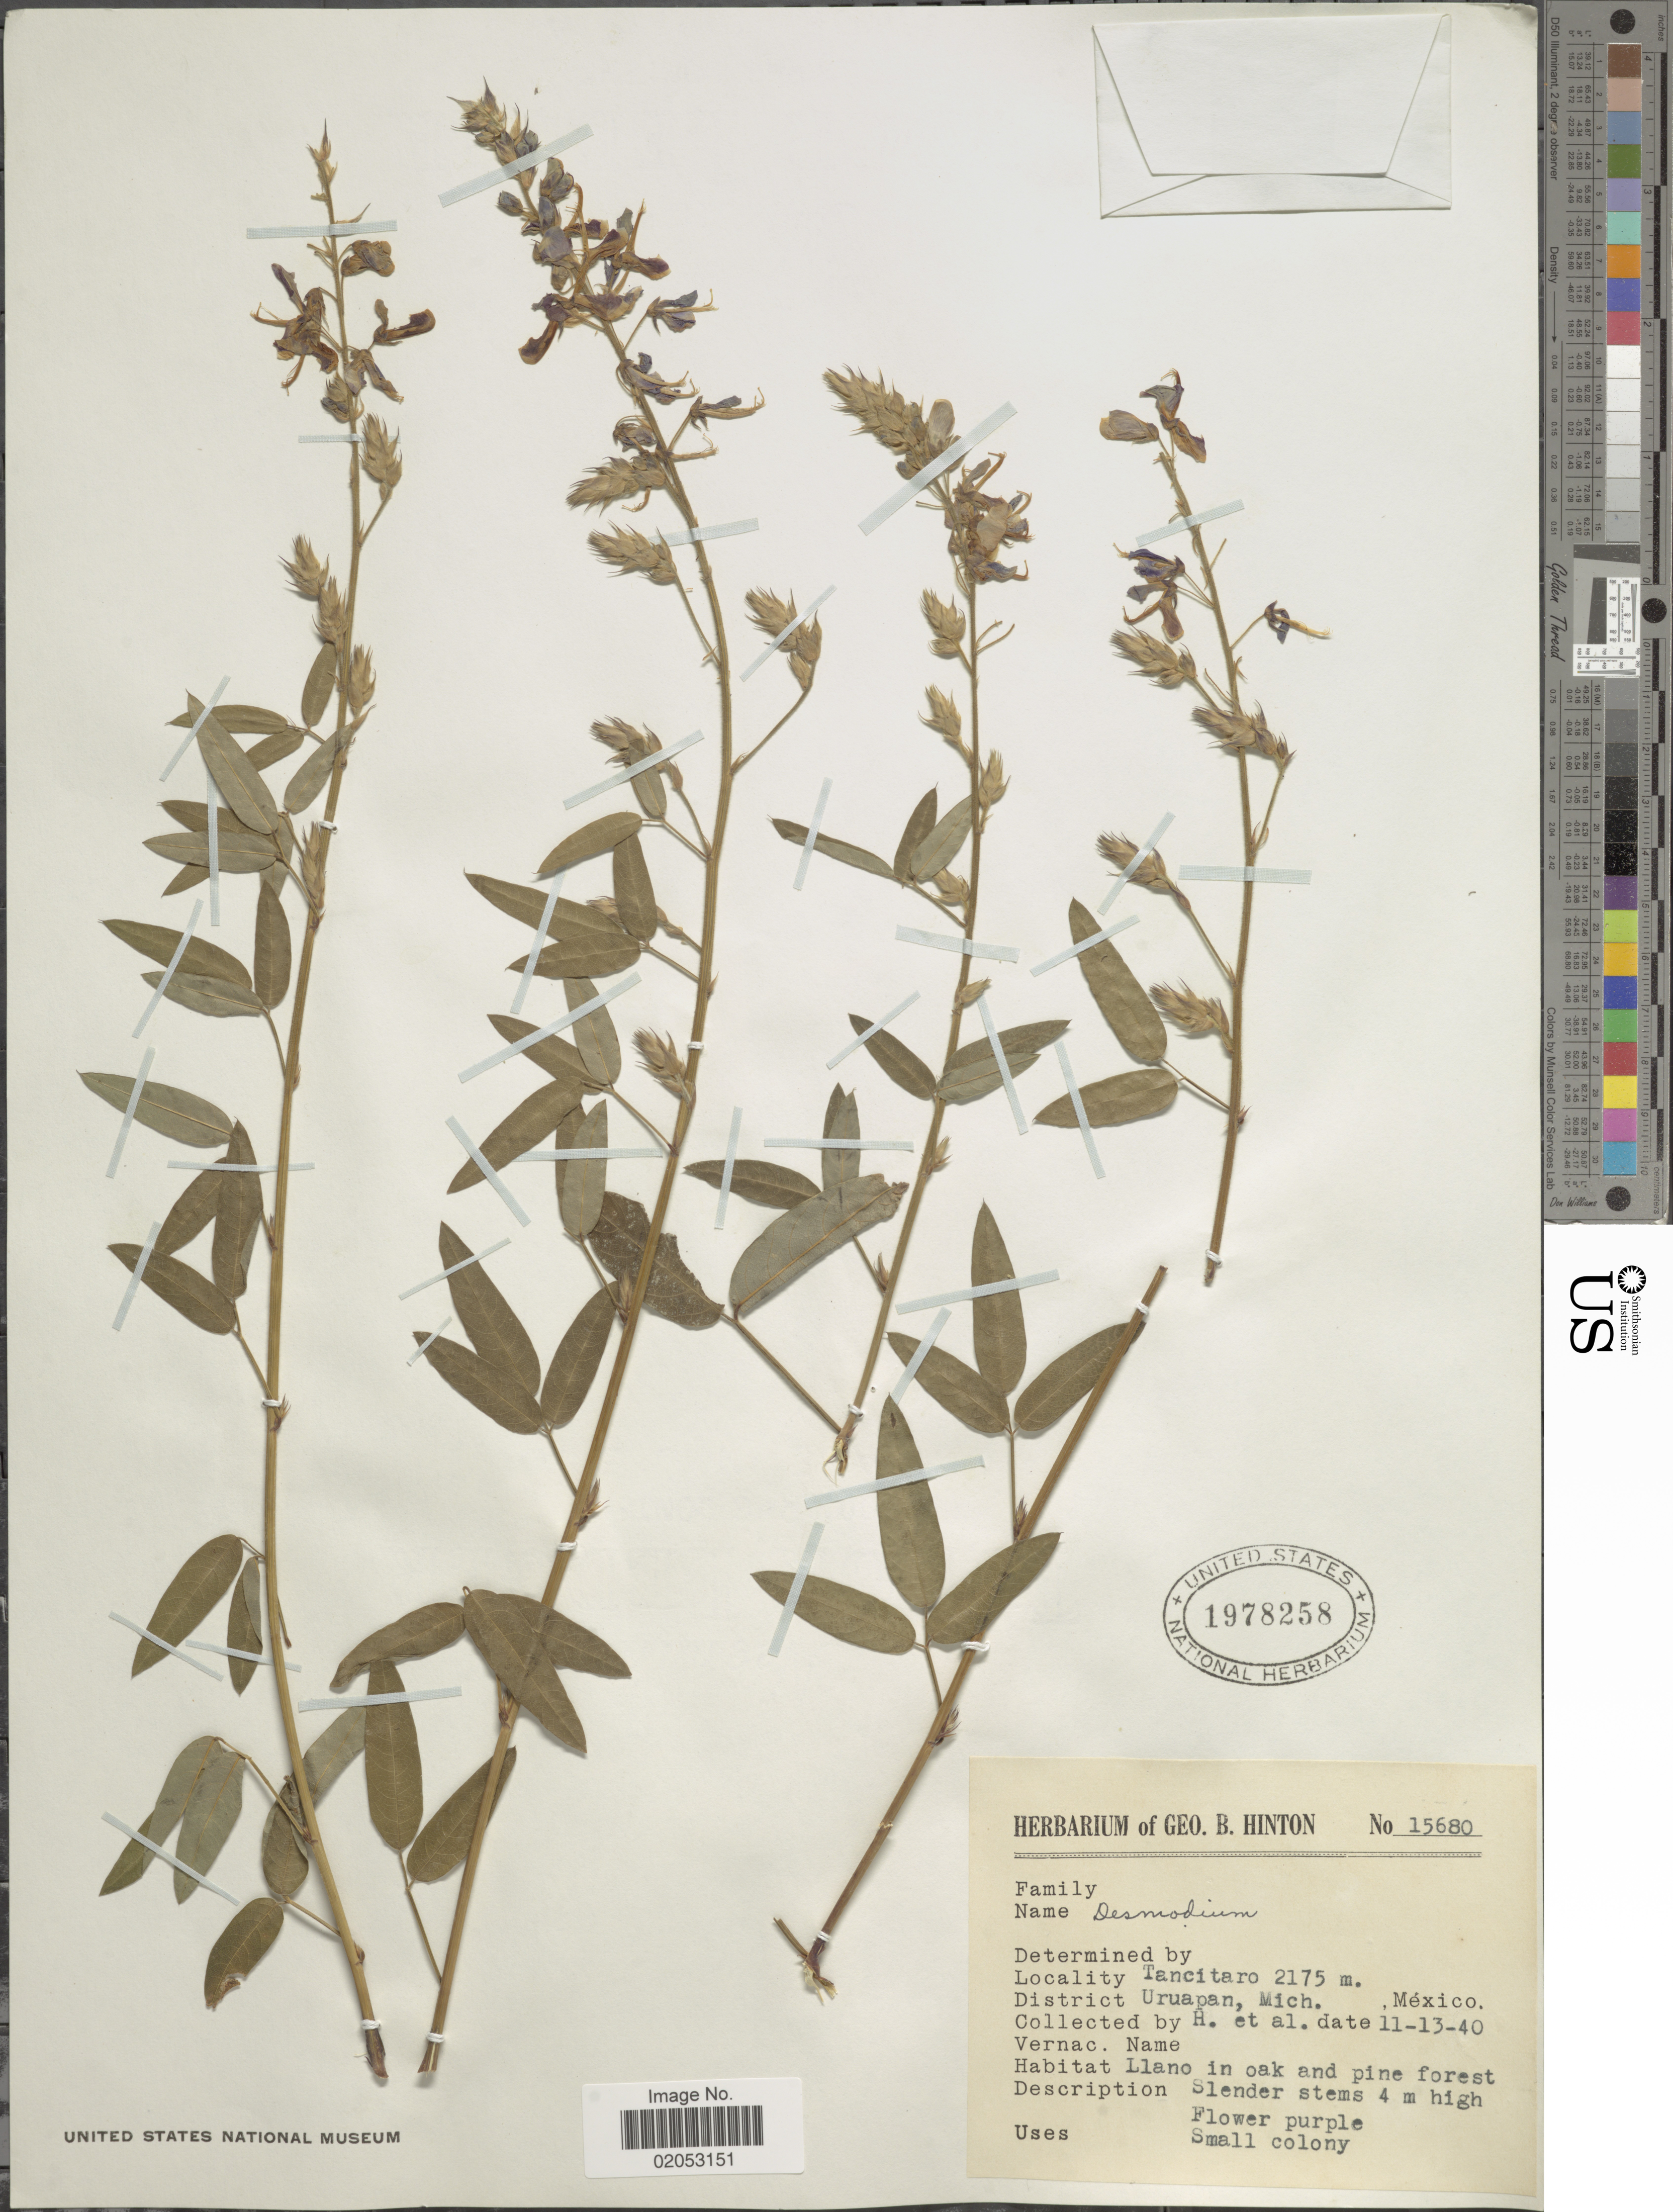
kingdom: Plantae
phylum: Tracheophyta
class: Magnoliopsida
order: Fabales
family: Fabaceae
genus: Desmodium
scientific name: Desmodium sp.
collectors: G. B. Hinton & et al.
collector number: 15680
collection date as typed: Transcribed d/m/y: 13/11/40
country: Mexico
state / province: Michoacán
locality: Tancitaro. District Uruapn, Mich., México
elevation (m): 2175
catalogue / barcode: US 1978258